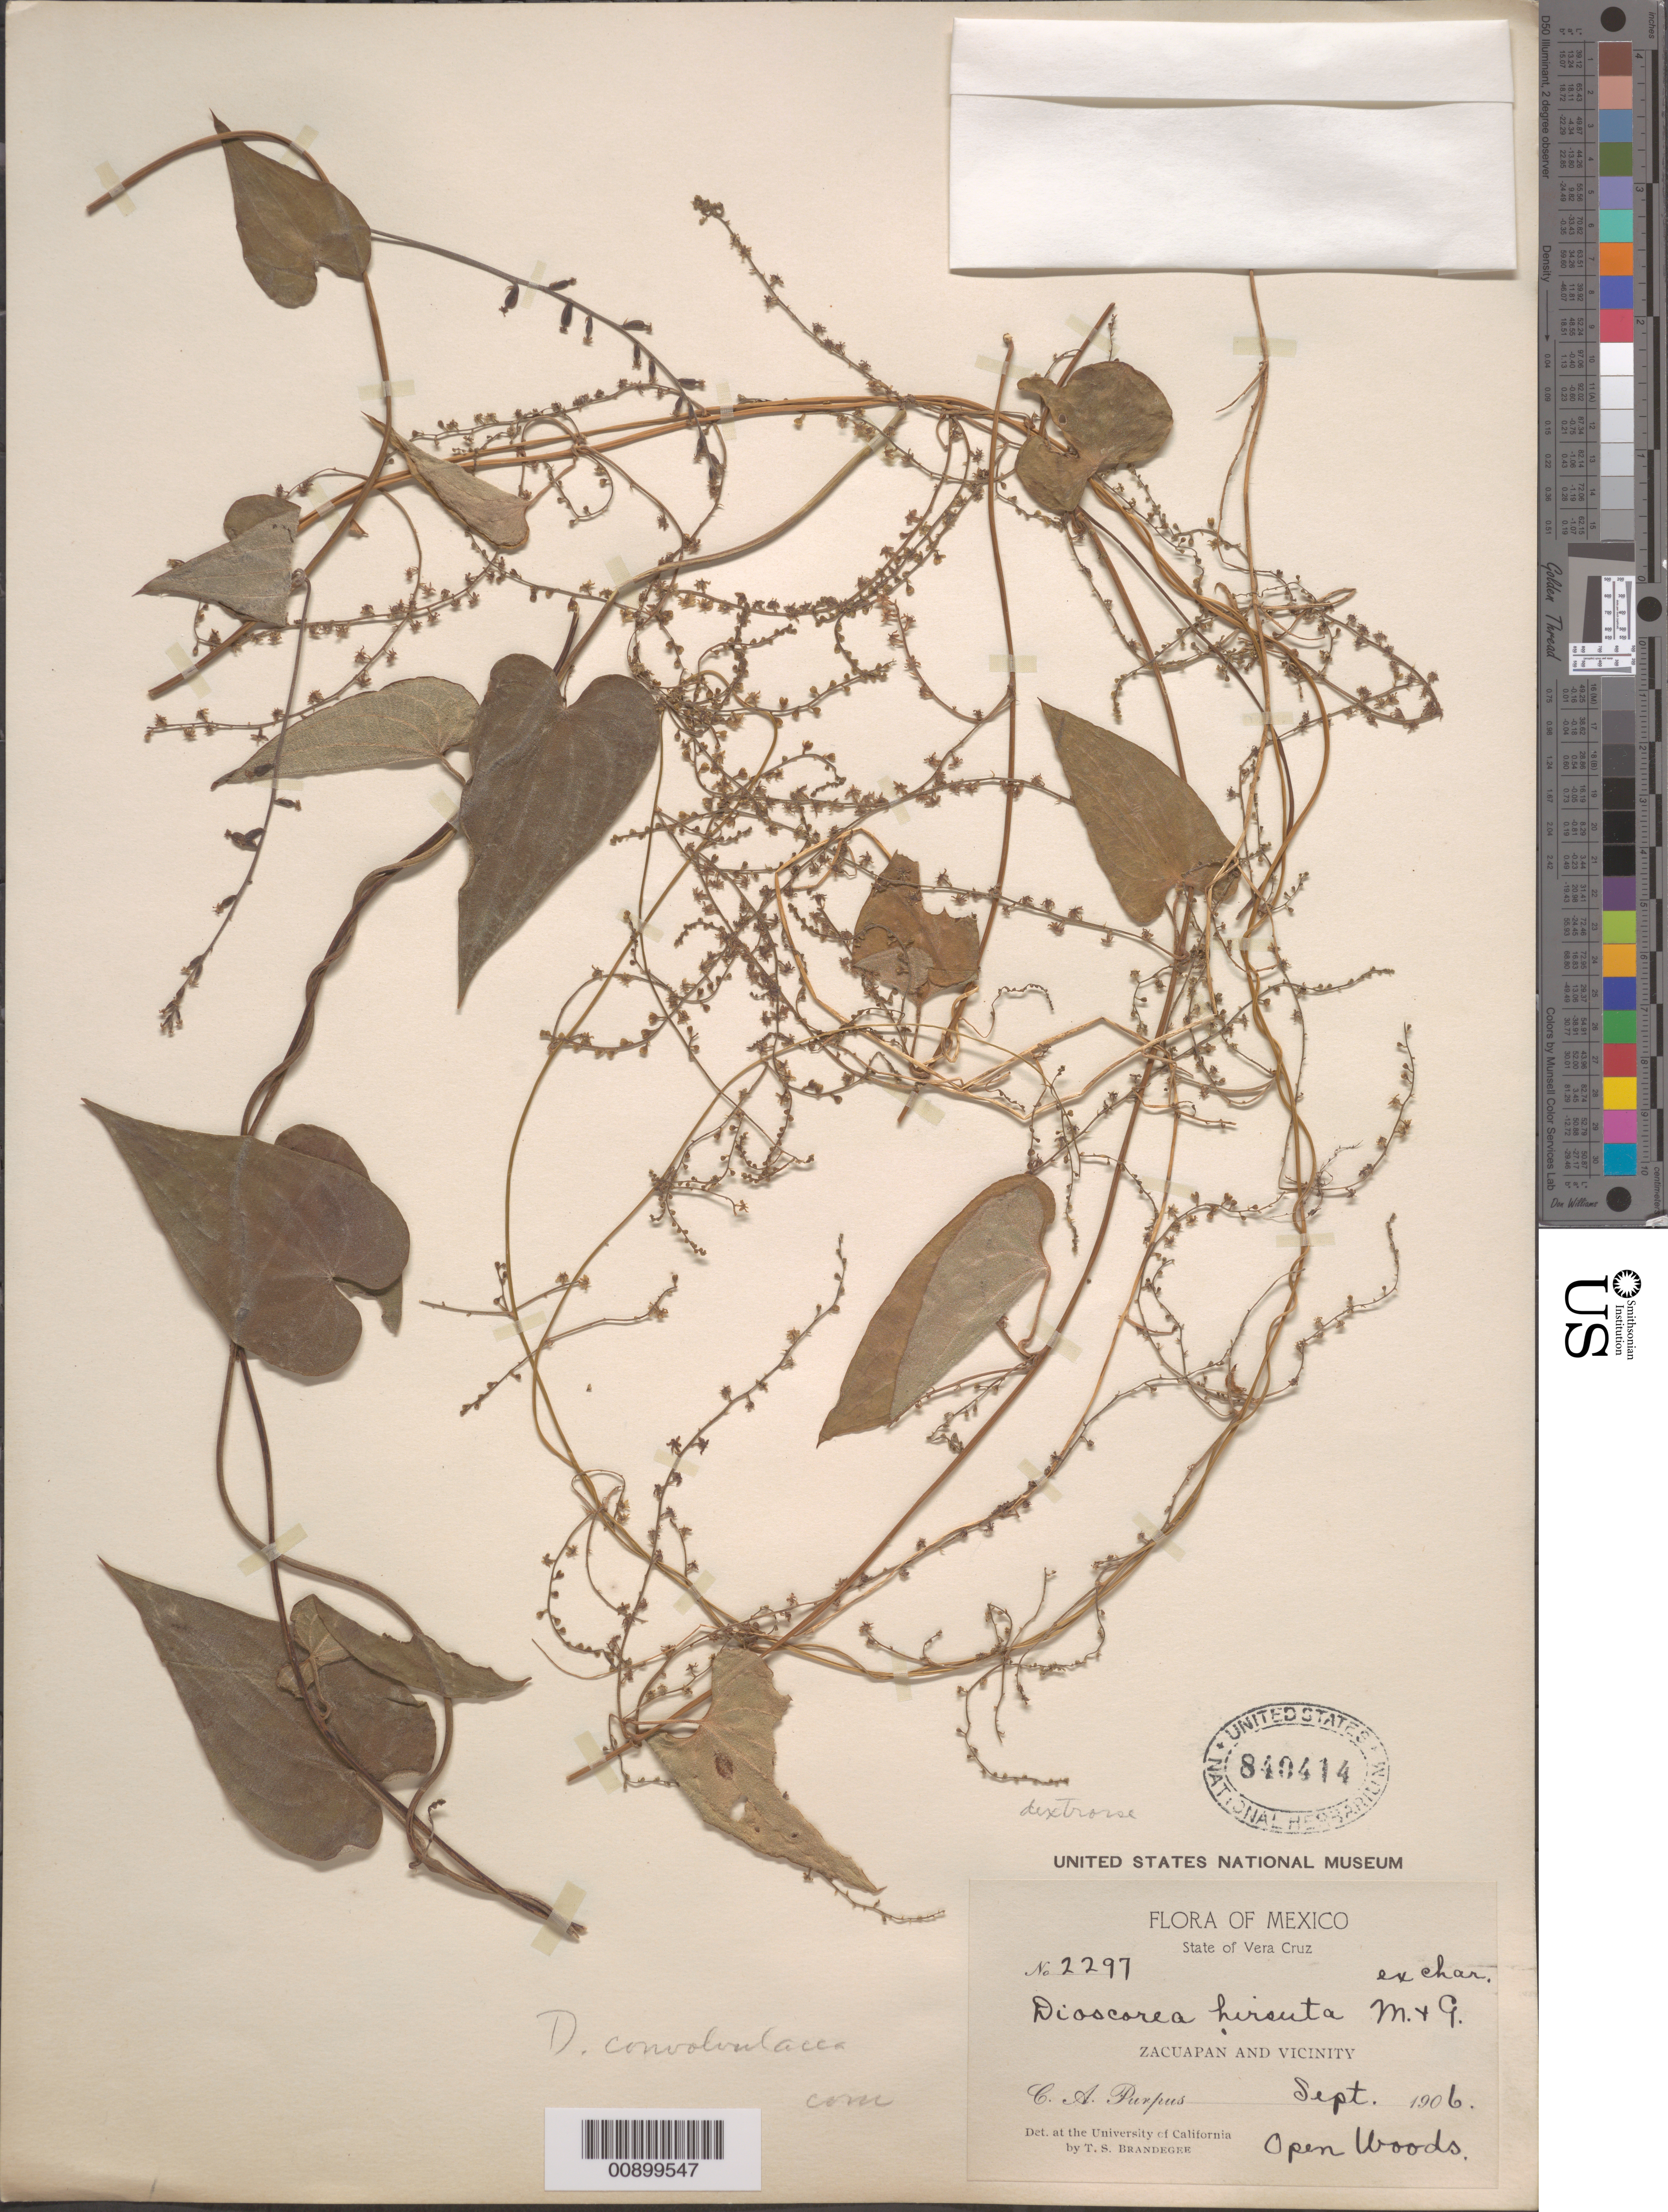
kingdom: Plantae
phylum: Tracheophyta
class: Liliopsida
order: Dioscoreales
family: Dioscoreaceae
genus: Dioscorea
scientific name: Dioscorea convolvulacea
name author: Schltdl. & Cham.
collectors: C. A. Purpus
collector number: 2297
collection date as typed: Sep 1906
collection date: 1906-09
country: Mexico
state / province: Veracruz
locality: Zacuapan and vicinity. State of Veracruz.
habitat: Open woods.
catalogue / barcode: US 840414